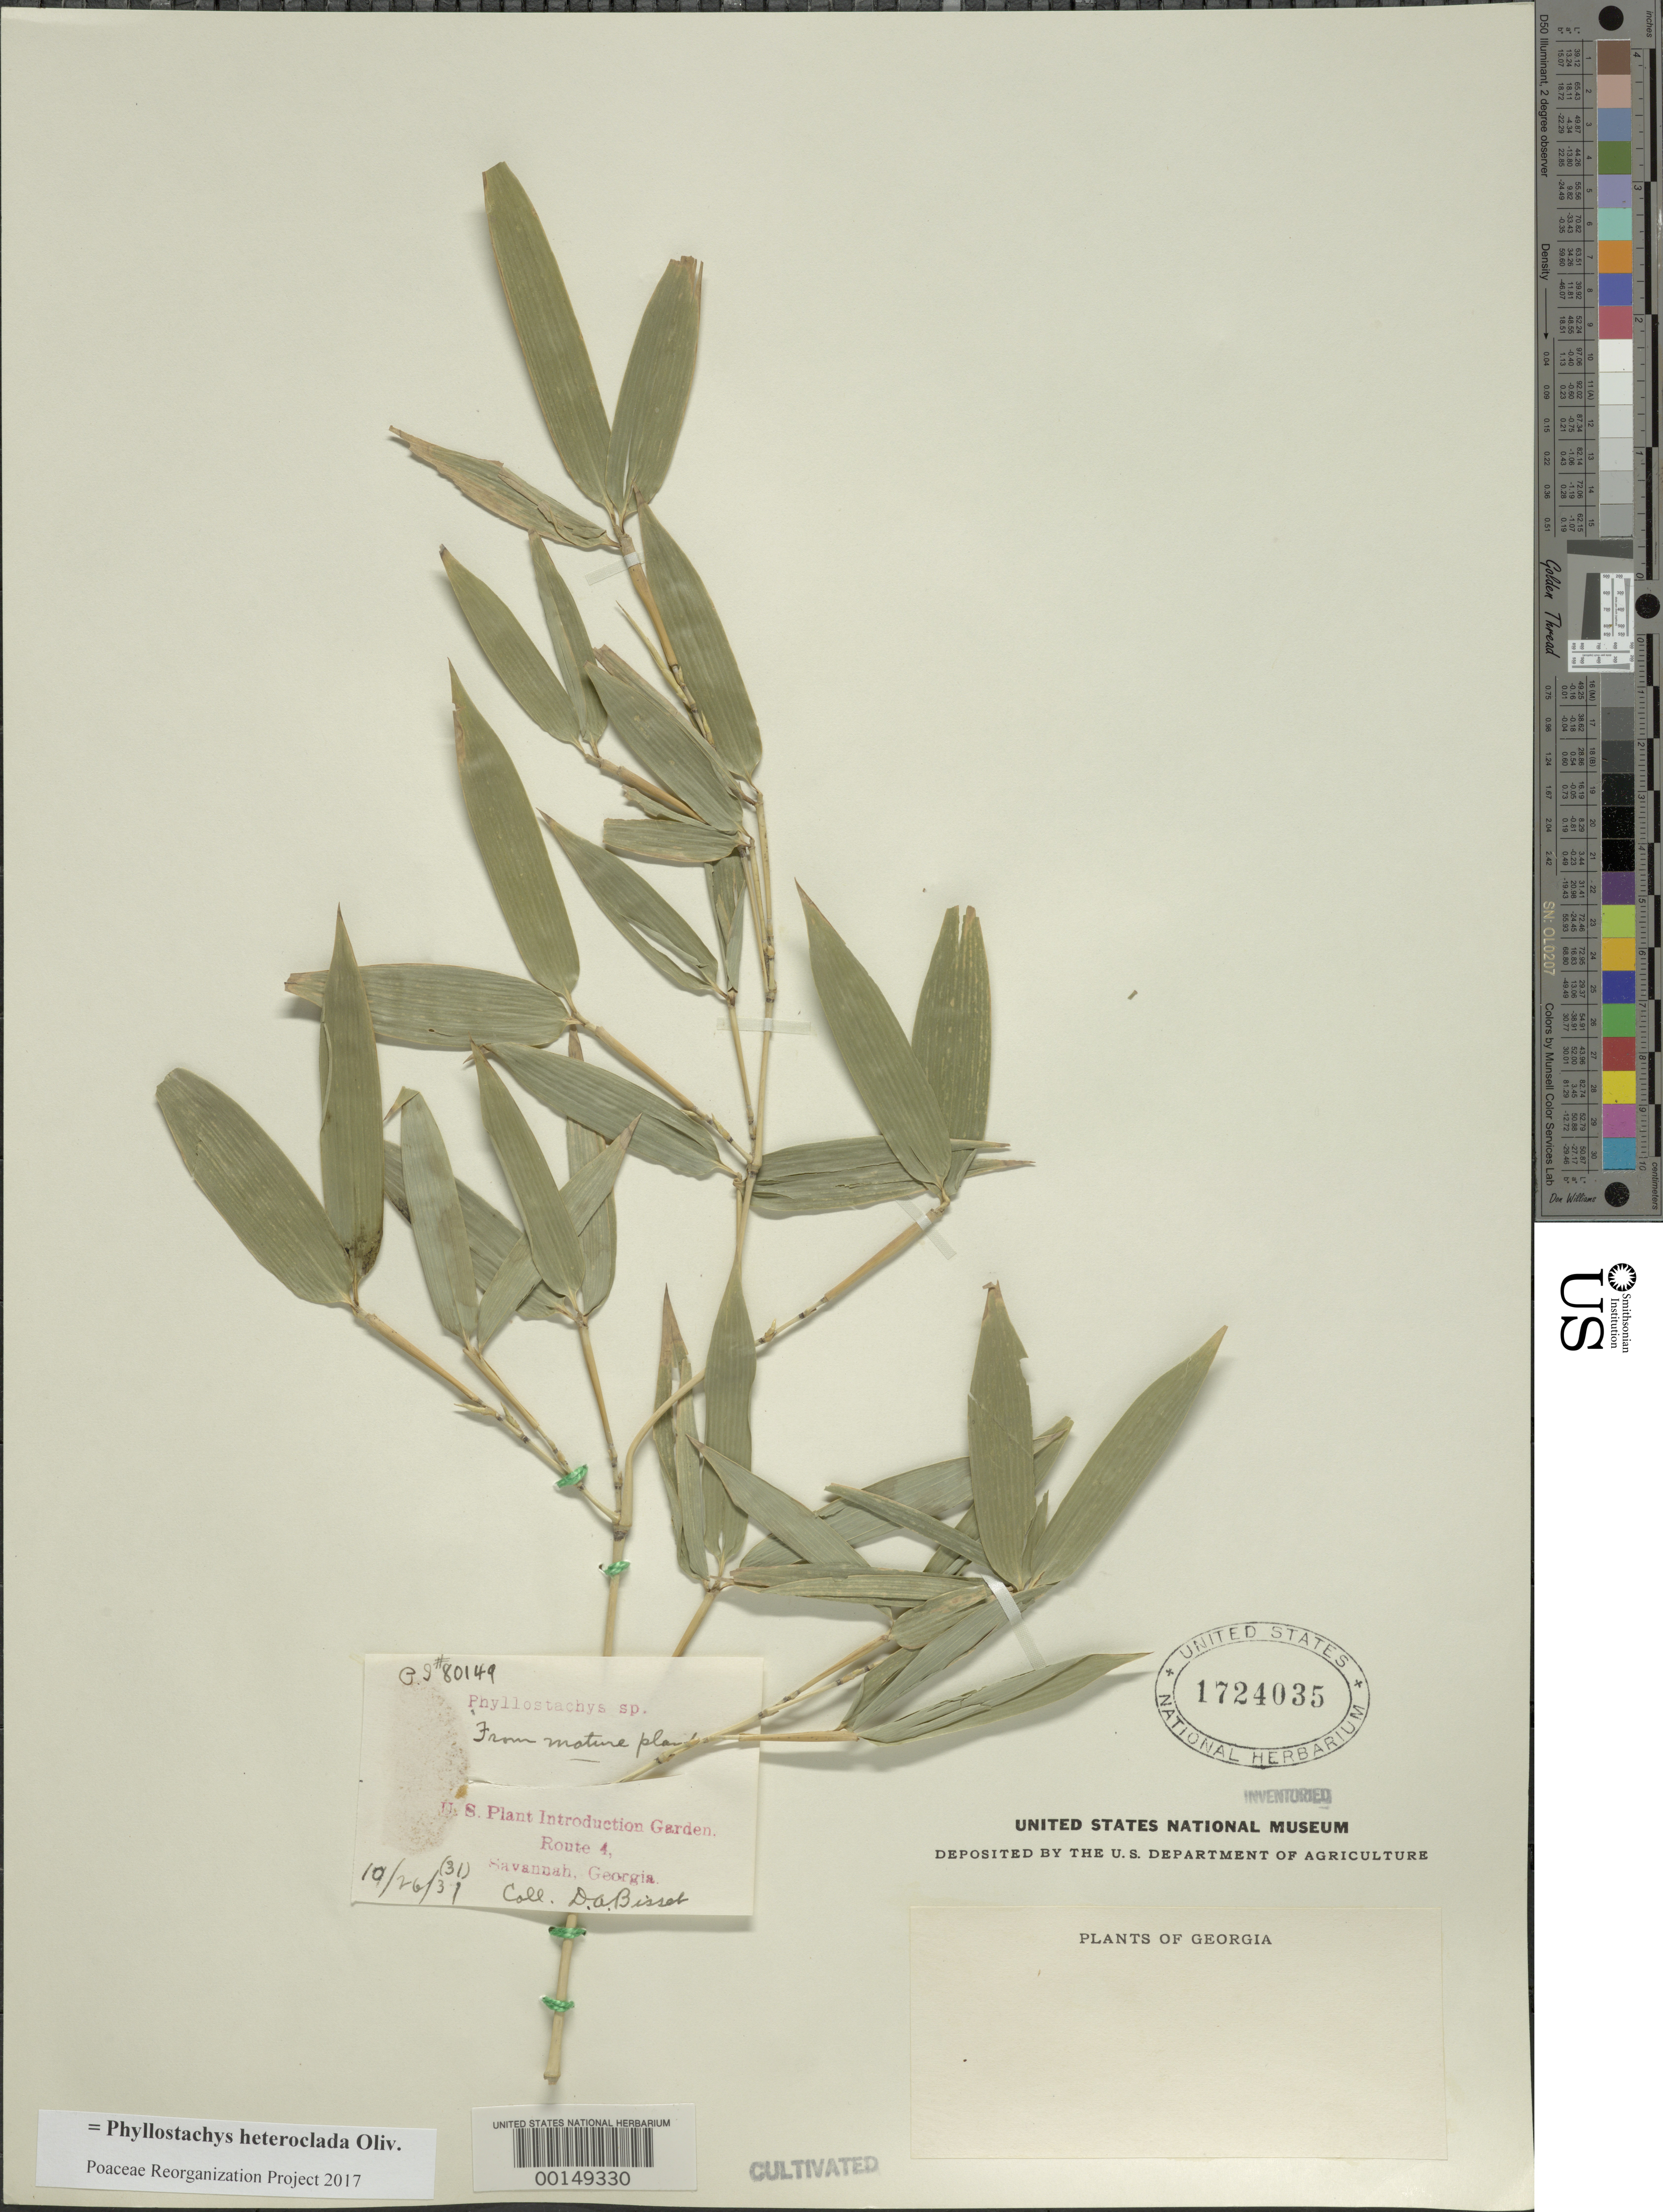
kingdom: Plantae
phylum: Tracheophyta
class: Liliopsida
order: Poales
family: Poaceae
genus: Phyllostachys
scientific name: Phyllostachys heteroclada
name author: Oliv.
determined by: Poaceae Reorganization Project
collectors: D. Bisset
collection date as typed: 26 Oct 1931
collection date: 1931-10-26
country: United States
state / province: Georgia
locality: Savannah, u.s.p.i. garden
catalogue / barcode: US 1724035